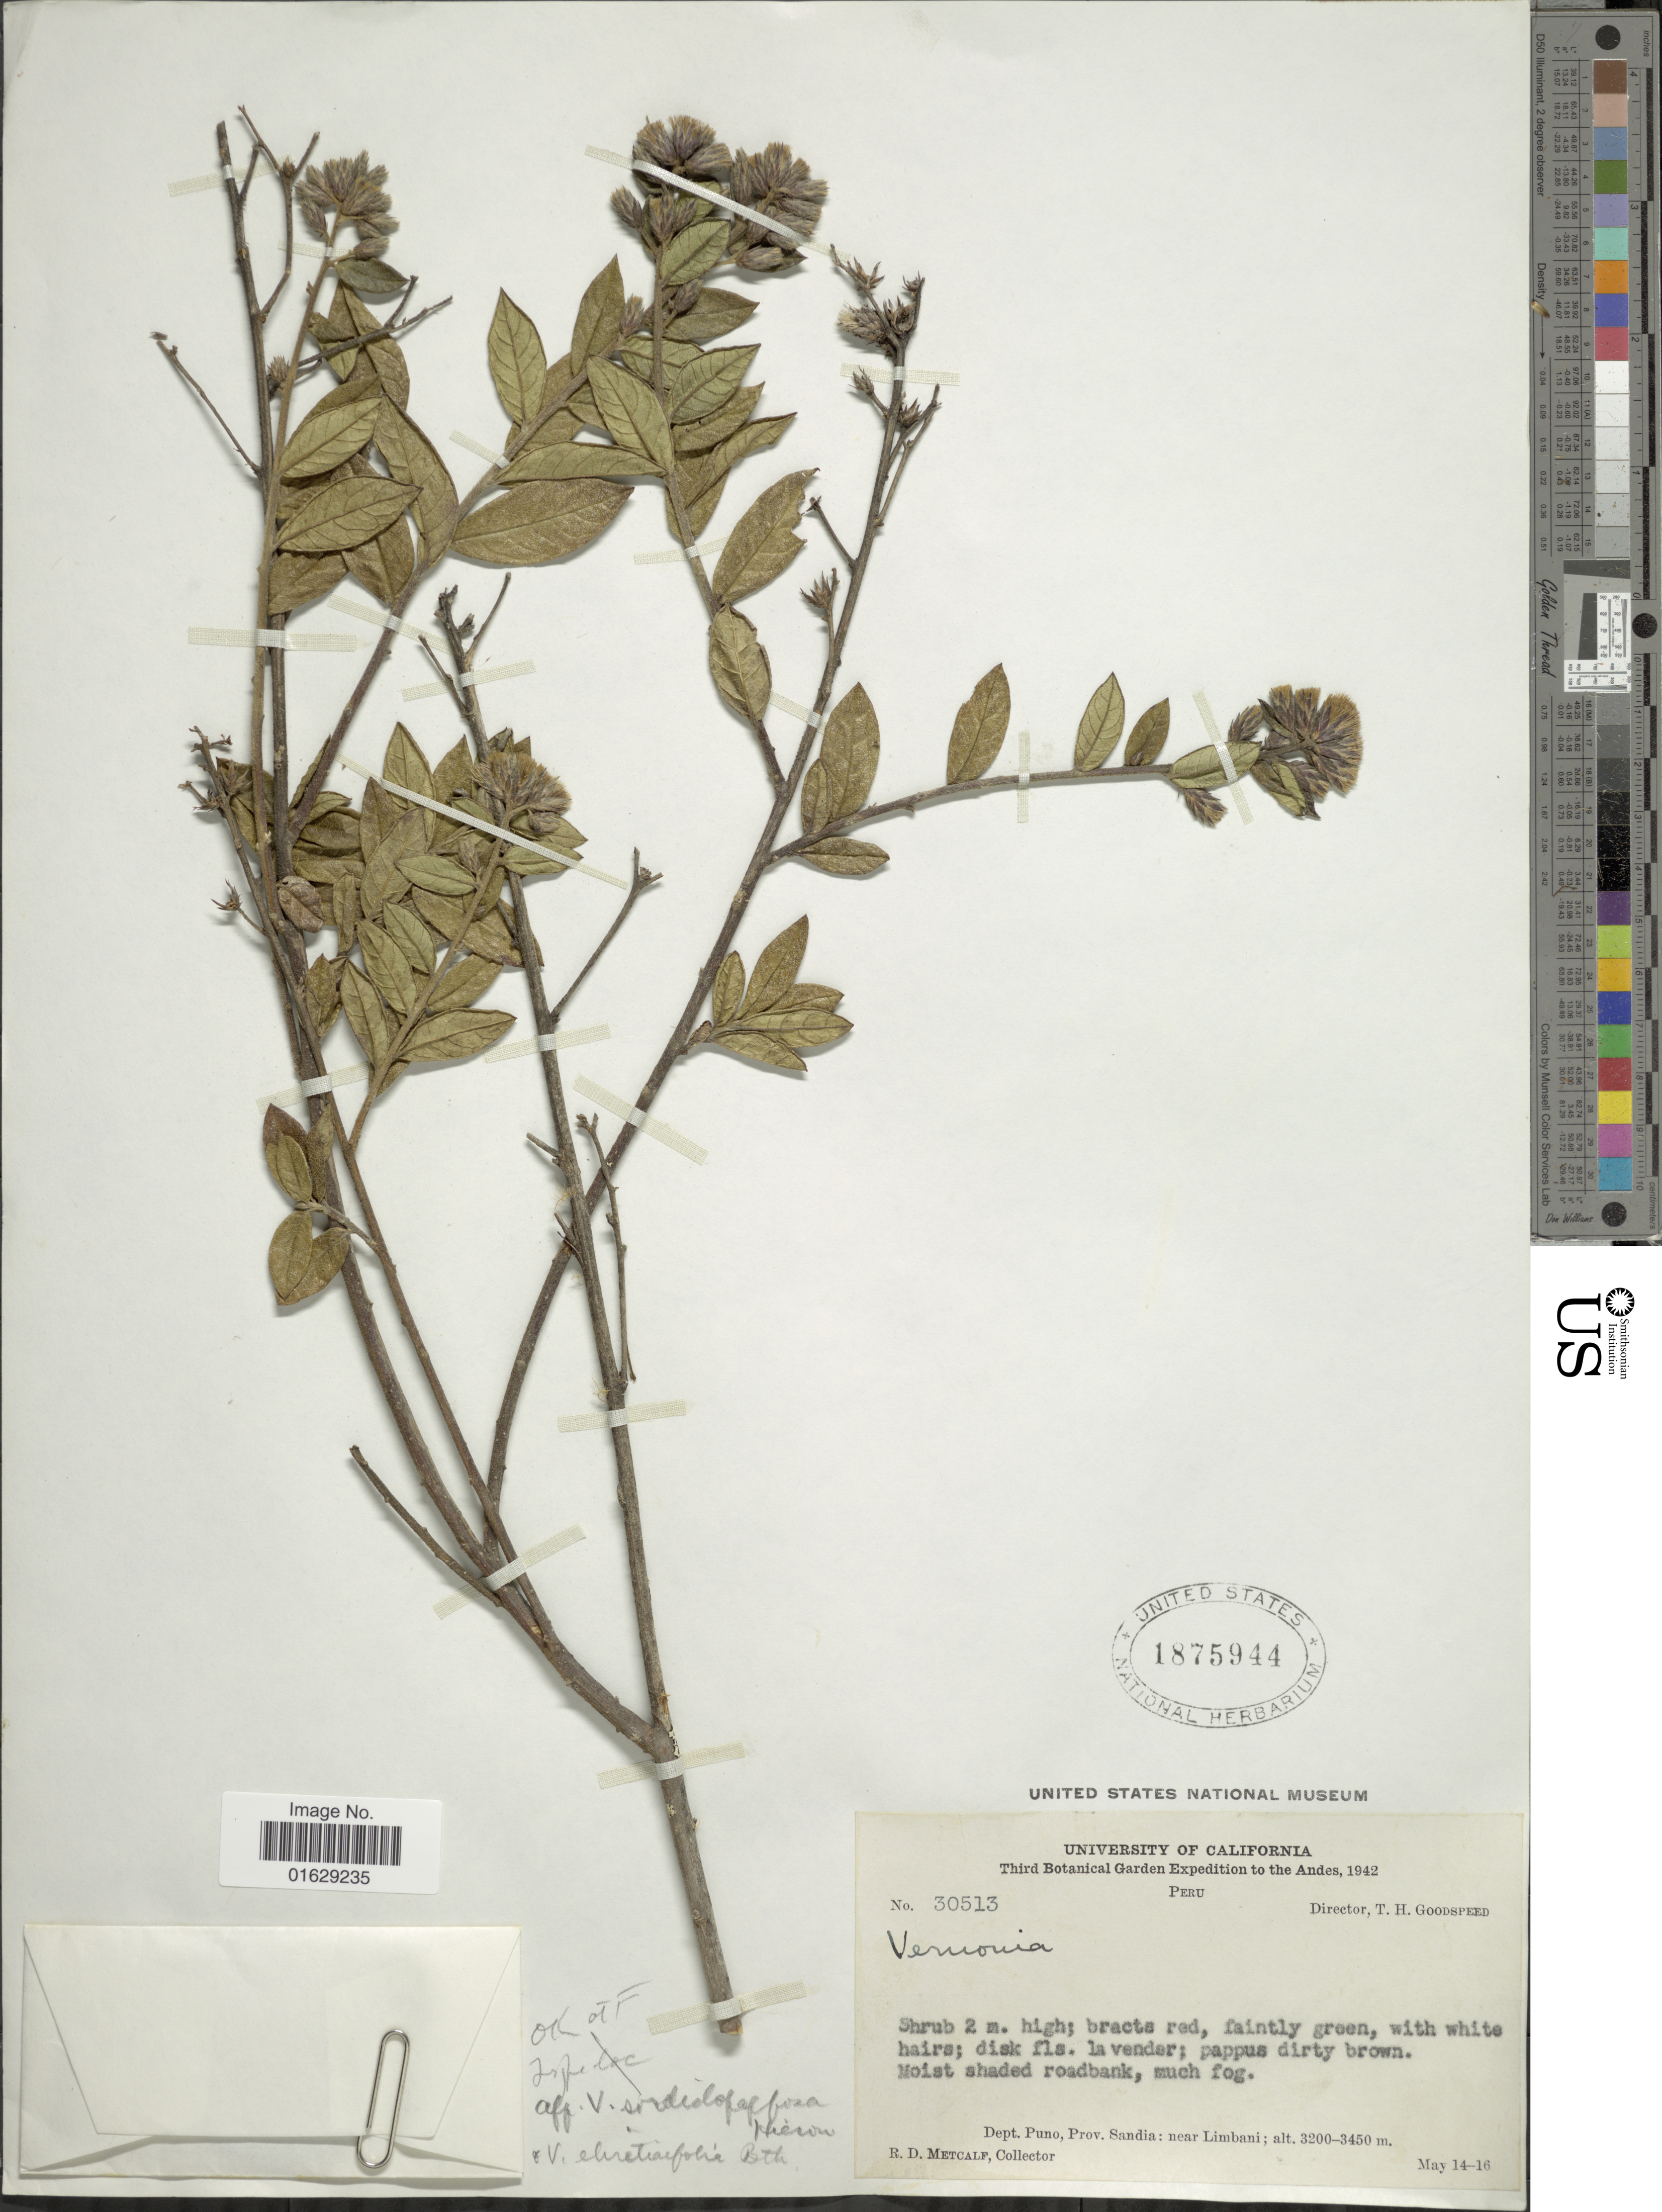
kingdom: Plantae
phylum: Tracheophyta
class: Magnoliopsida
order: Asterales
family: Asteraceae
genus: Lepidaploa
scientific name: Lepidaploa sordidopapposa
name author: (Hieron.) H. Rob.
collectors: R. D. Metcalf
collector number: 30513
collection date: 1942-05-14/1942-05-16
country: Peru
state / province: Puno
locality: Dept. Puno, Prov. Sandia: near Limbani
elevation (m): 3200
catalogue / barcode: US 1875944